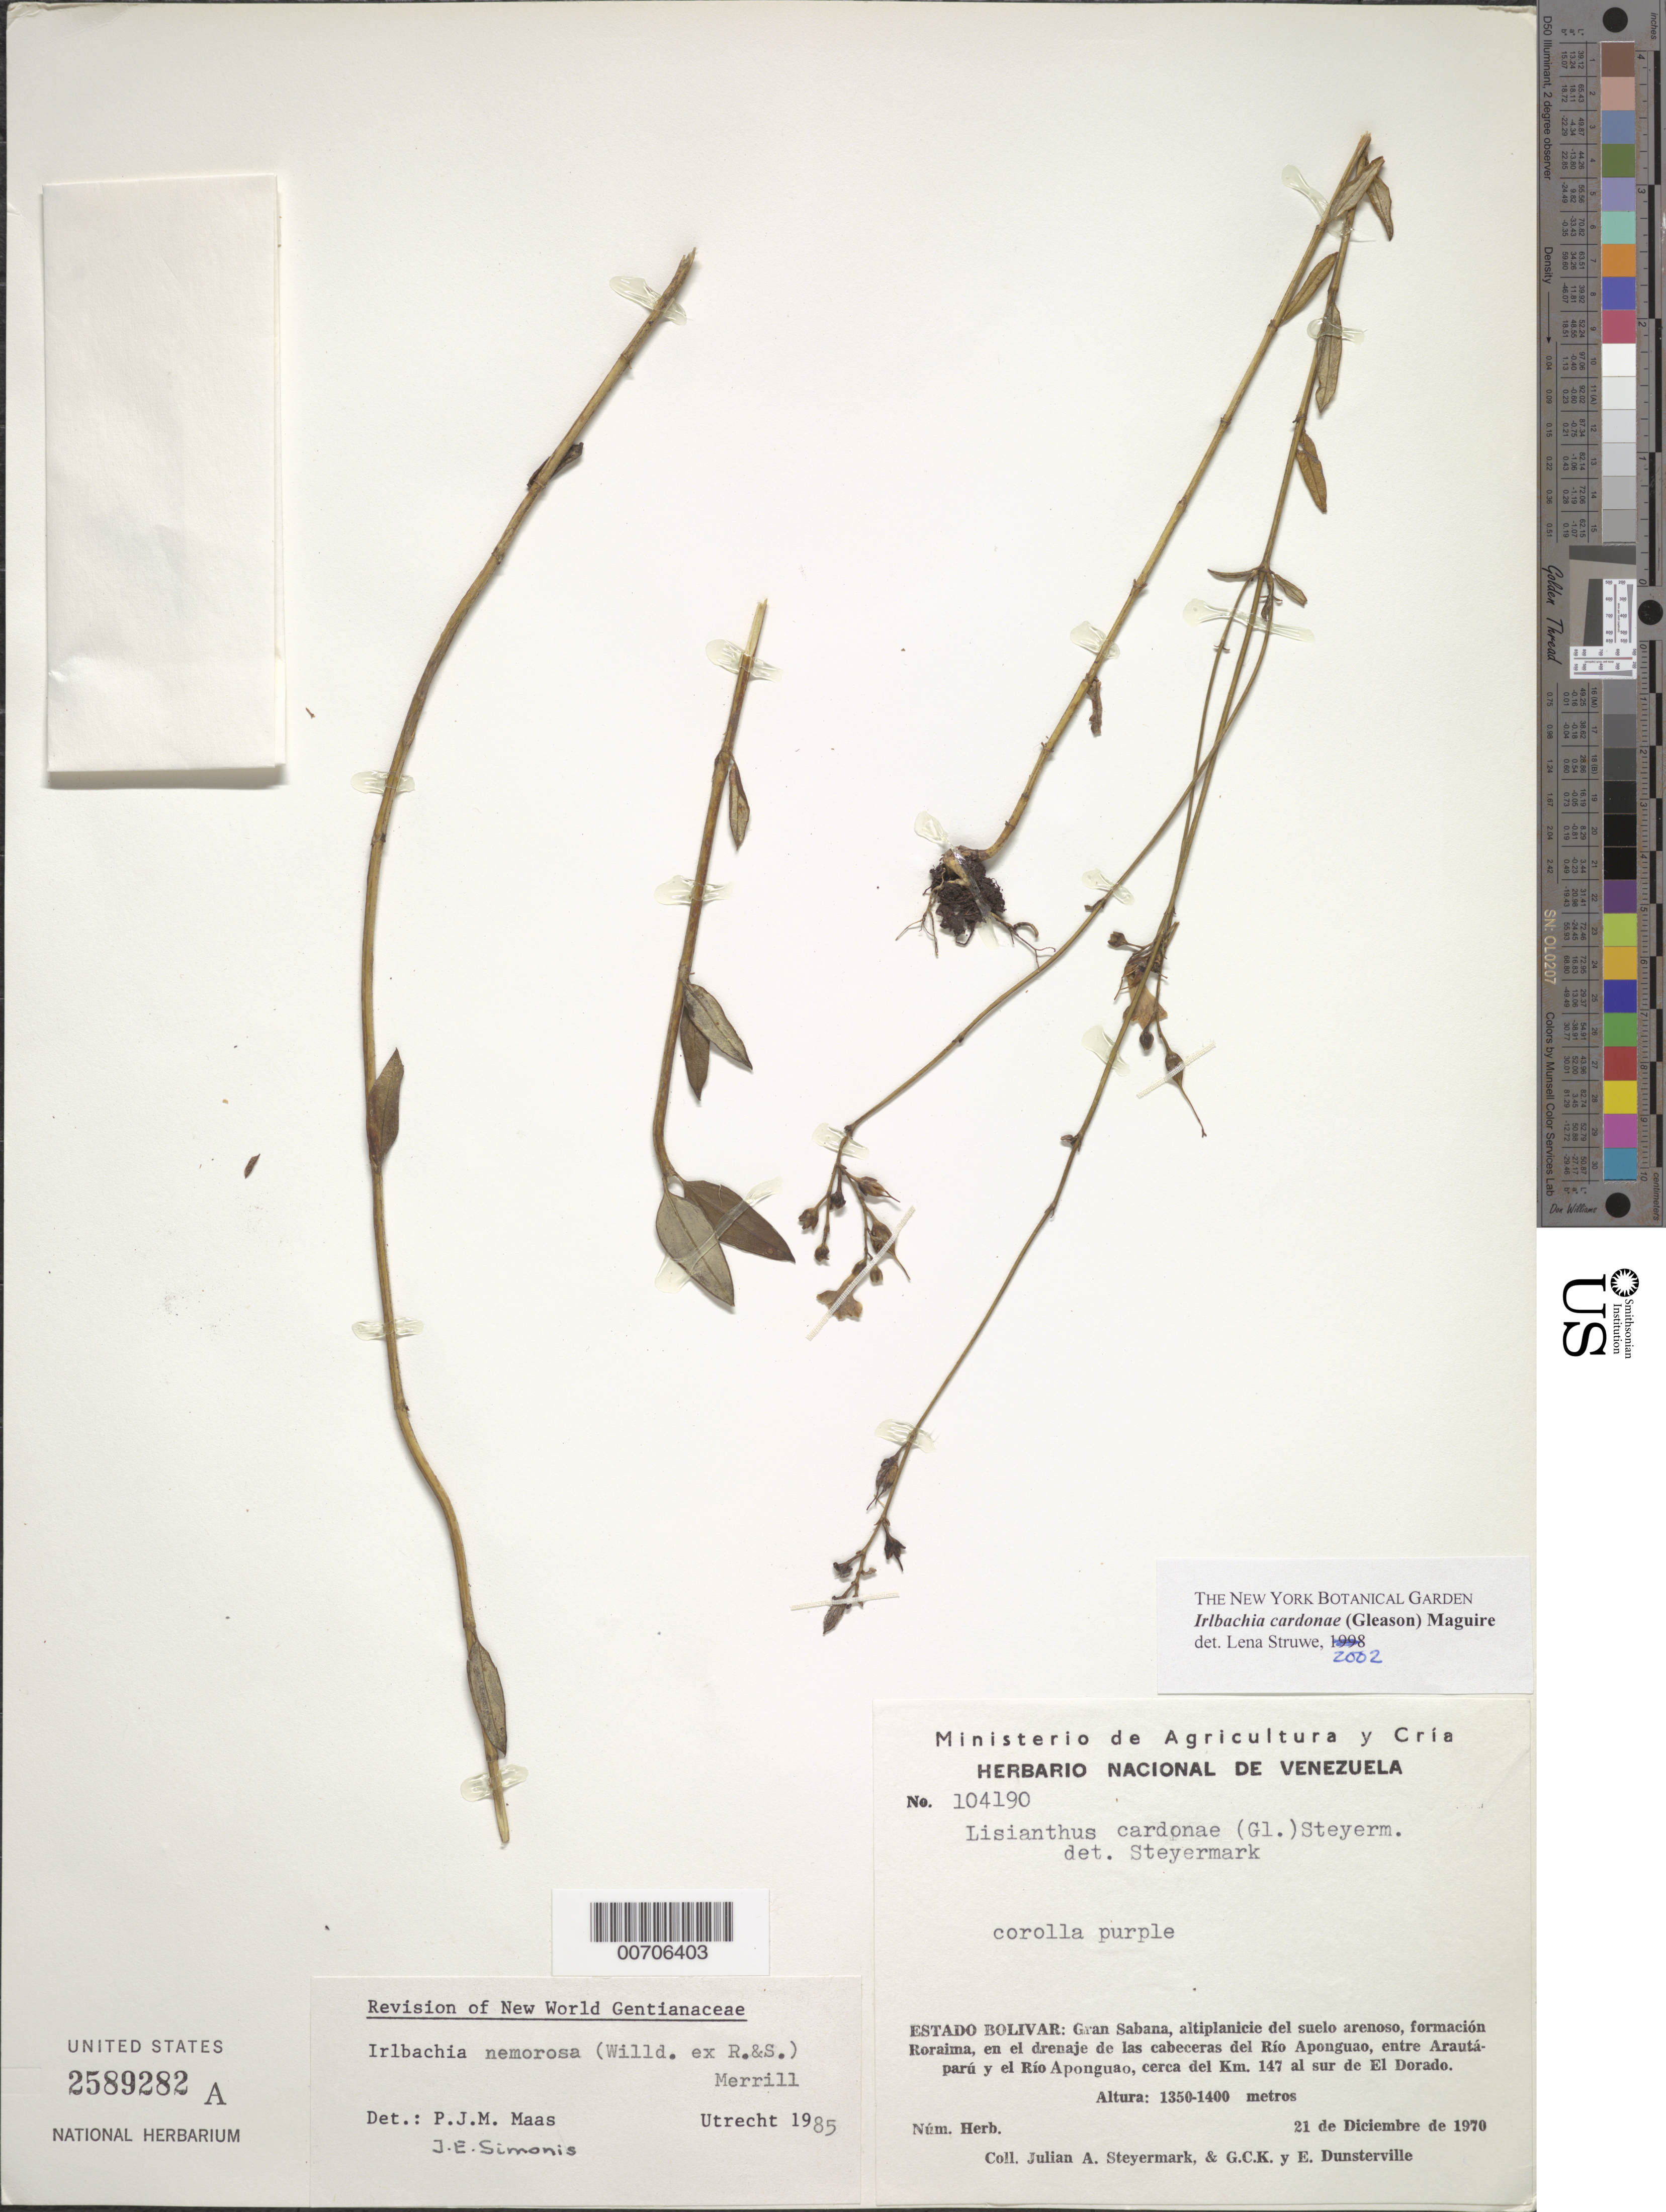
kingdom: Plantae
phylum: Tracheophyta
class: Magnoliopsida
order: Gentianales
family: Gentianaceae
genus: Irlbachia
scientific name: Irlbachia cardonae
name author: (Gleason) Maguire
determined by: Struwe, L.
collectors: J. Steyermark, G. C. K. Dunsterville & E. Dunsterville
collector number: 104190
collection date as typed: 21-Dec-70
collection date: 1970-12-21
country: Venezuela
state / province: Bolívar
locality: Gran Sabana, formacion Roraima, Río Apinguao, entre Arautaparu y el Río Aponguao, 147 km sur de El Dorado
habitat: High plateau with sandy ground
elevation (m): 1350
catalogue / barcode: US 2589282A